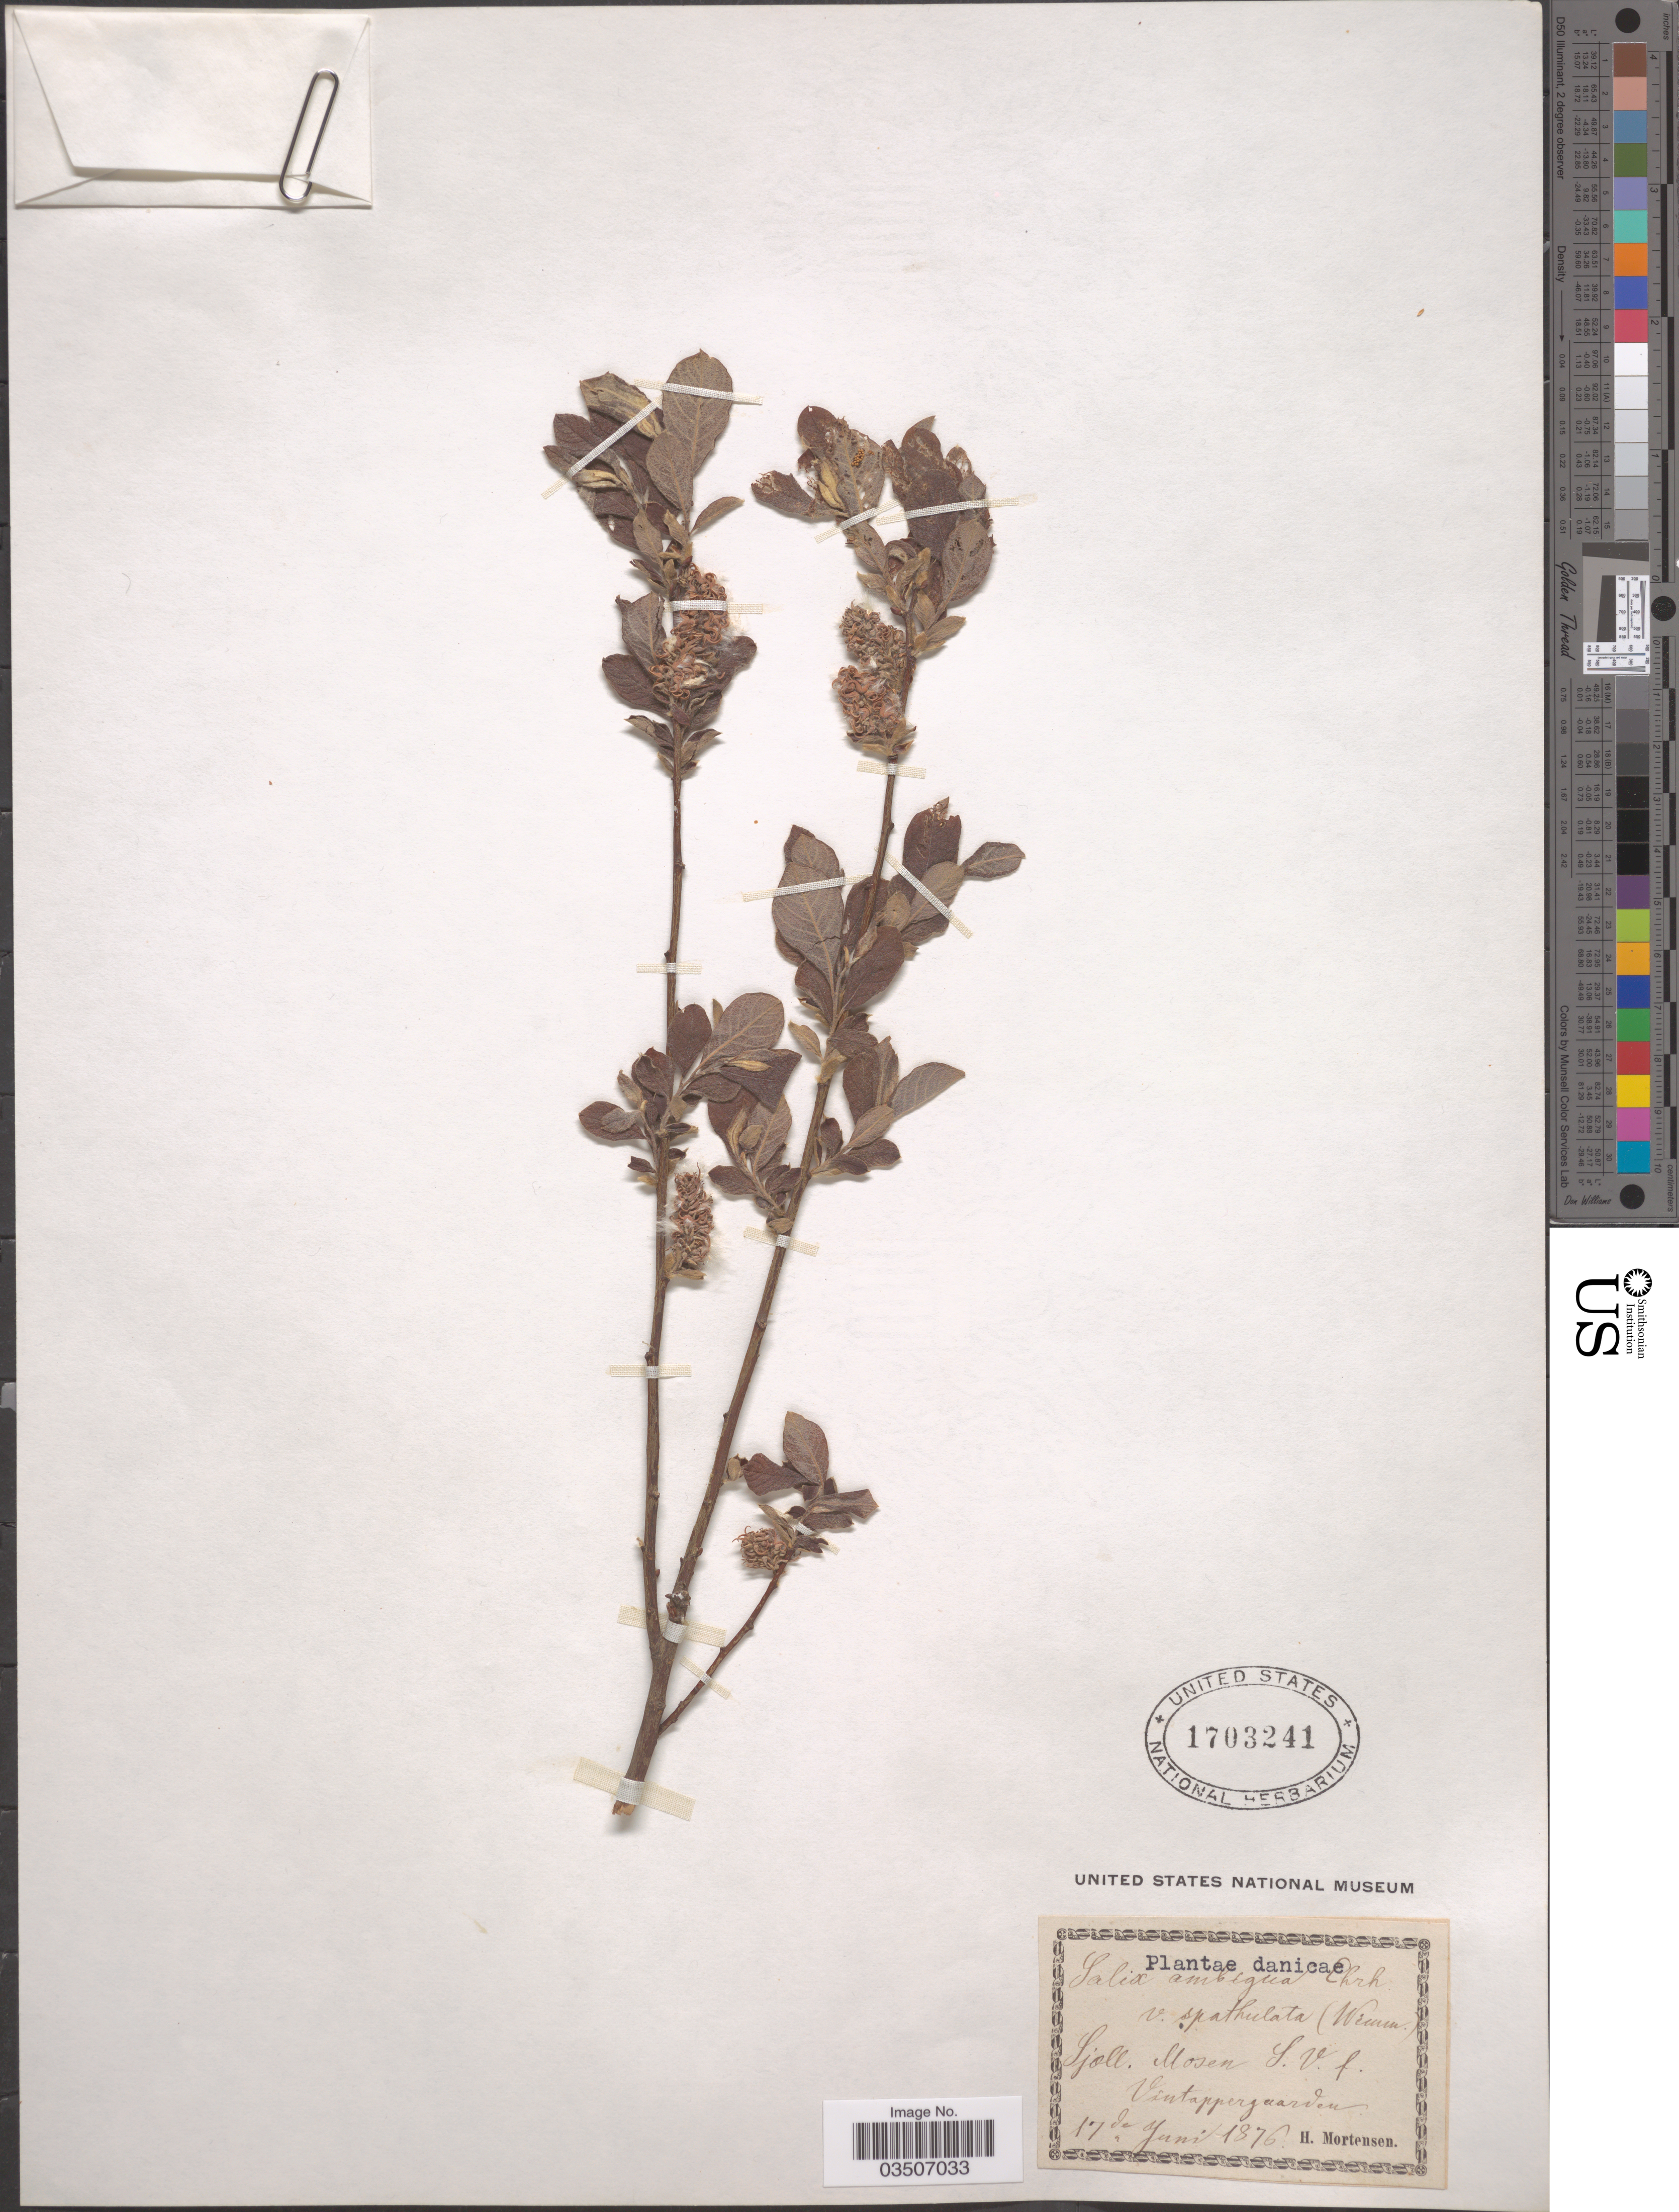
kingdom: Plantae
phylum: Tracheophyta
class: Magnoliopsida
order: Malpighiales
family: Salicaceae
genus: Salix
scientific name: Salix ambigua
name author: Salisb.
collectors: H. Mortensen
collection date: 1876-06-17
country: Denmark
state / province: Sjæland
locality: Danicae. Sjæll. Mosen S. V. f. Vintappergaarden.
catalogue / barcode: US 1703241